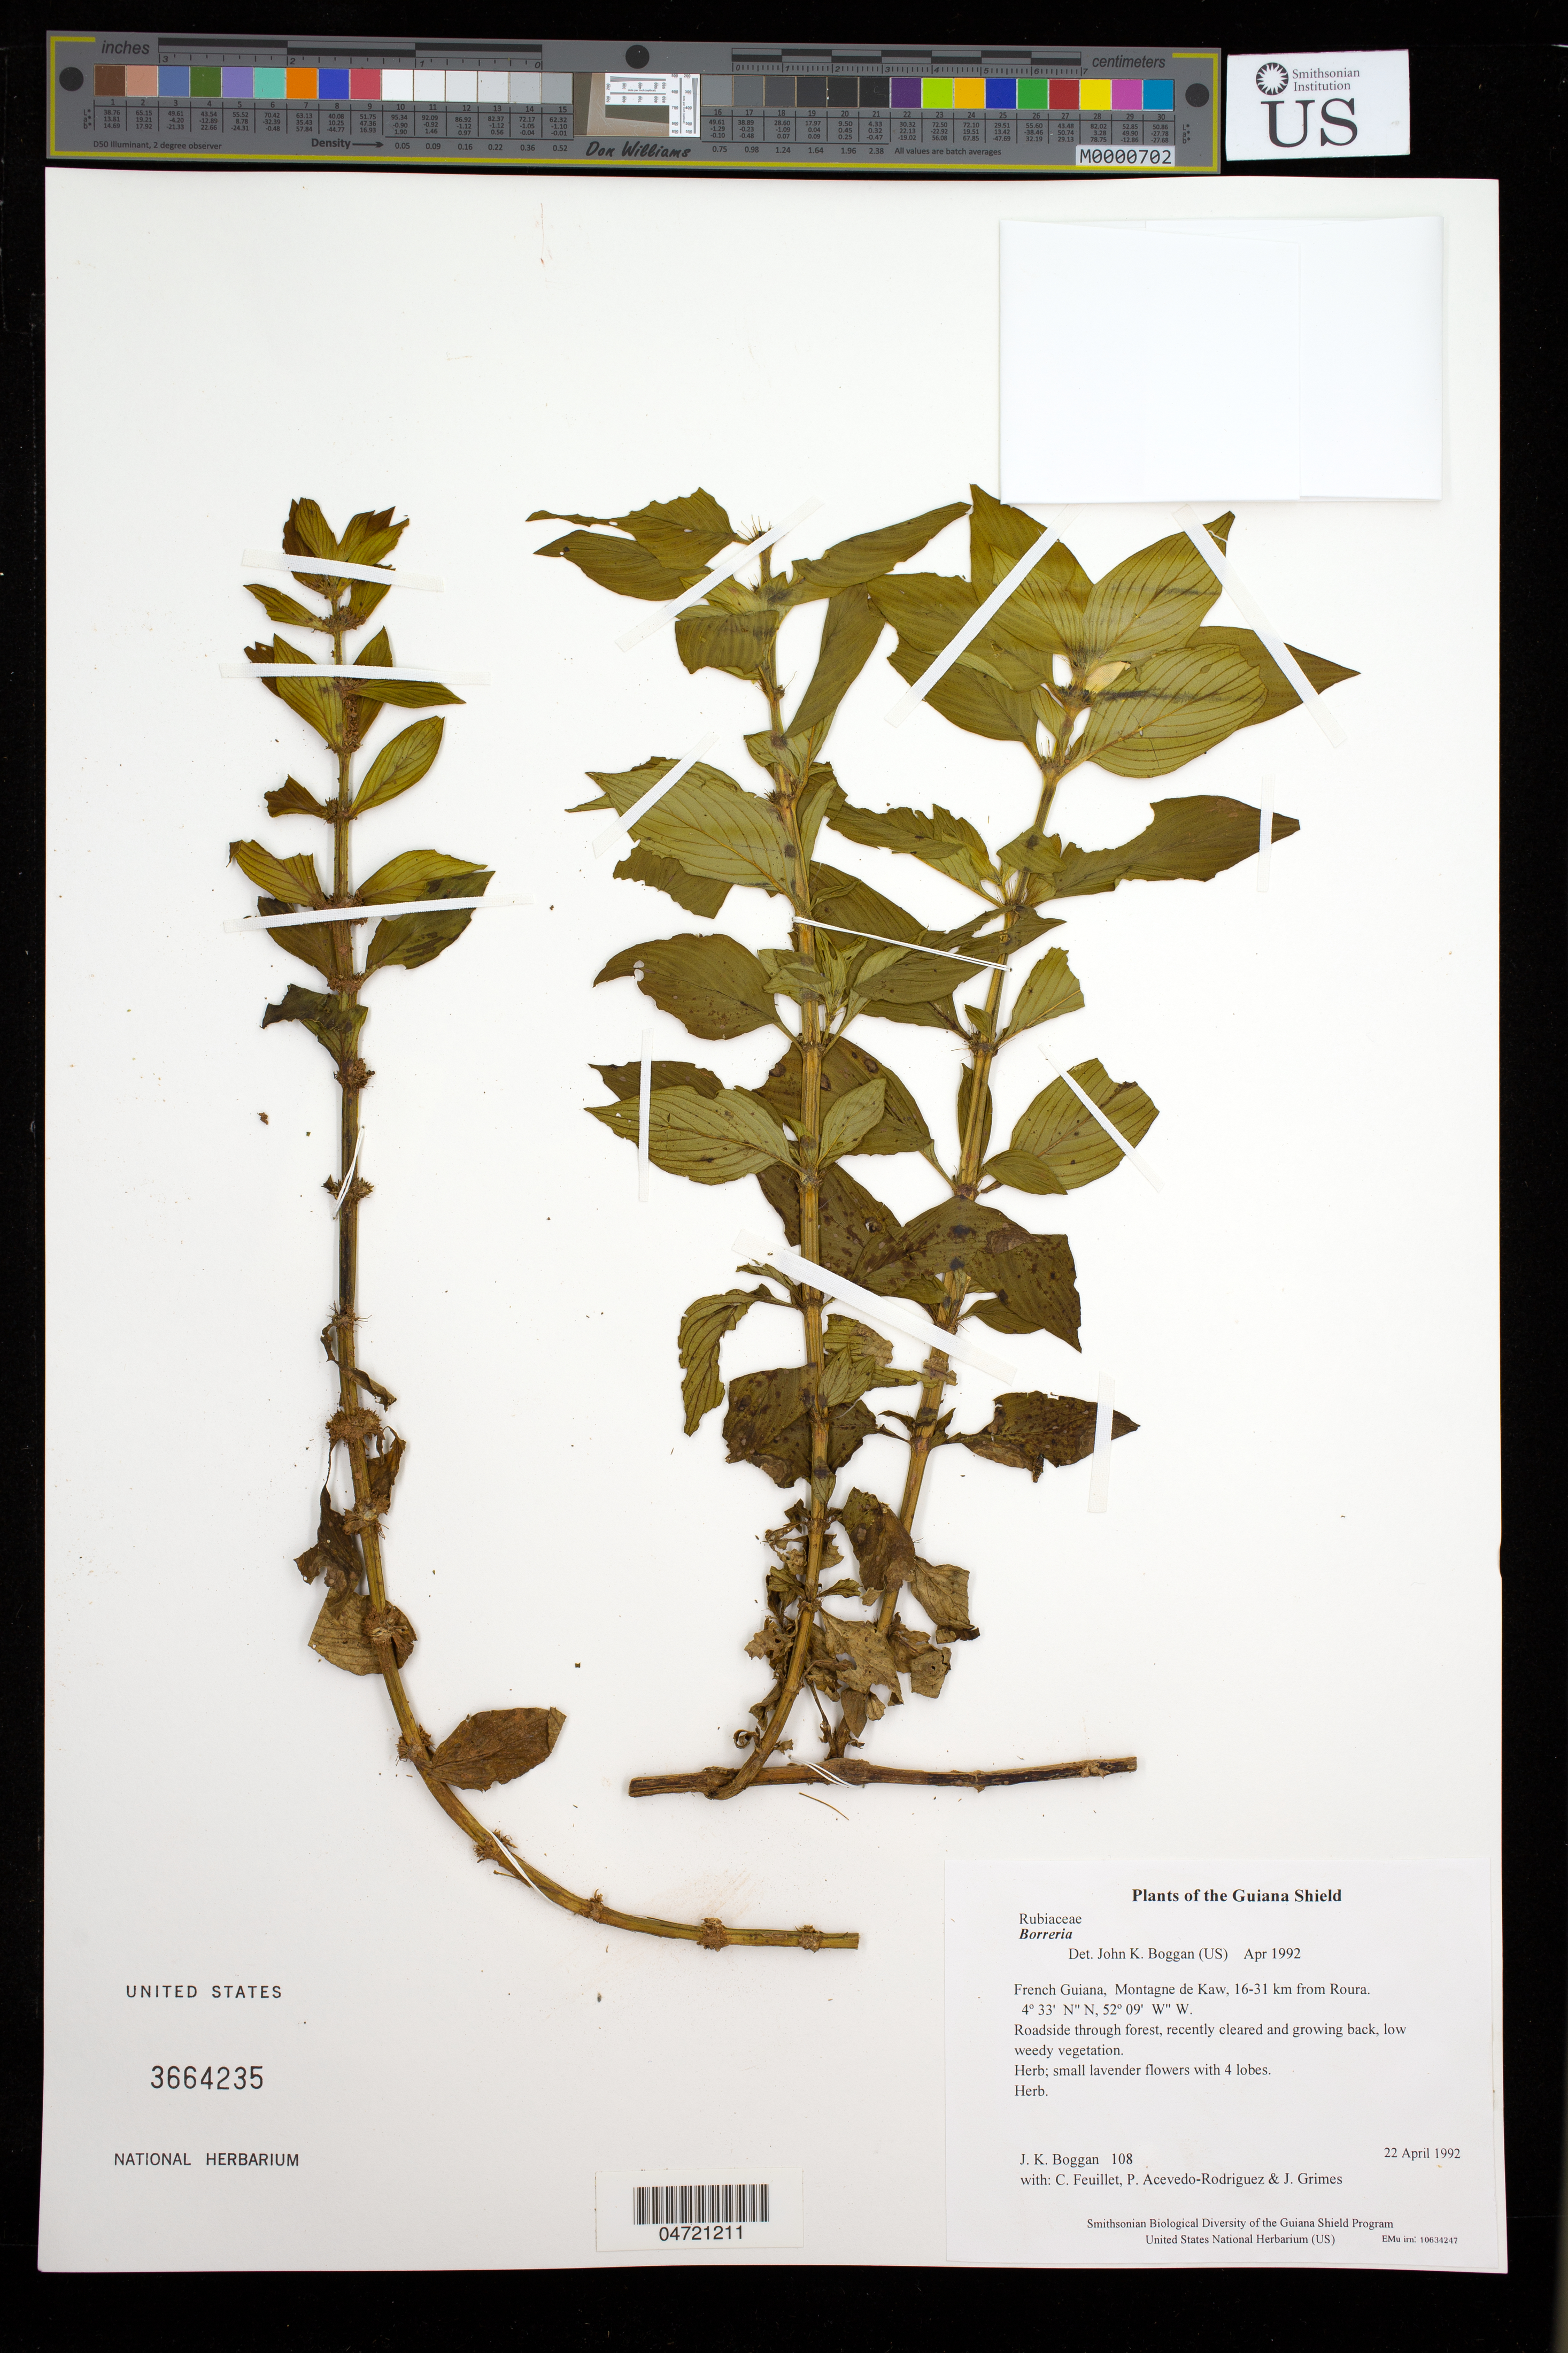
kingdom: Plantae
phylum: Tracheophyta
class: Magnoliopsida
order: Gentianales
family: Rubiaceae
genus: Borreria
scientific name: Borreria sp.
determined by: Boggan, J. K., (US), NMNH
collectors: J. K. Boggan, C. Feuillet, P. Acevedo-Rodr. & J. Grimes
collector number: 108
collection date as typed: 22 April 1992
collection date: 1992-04-22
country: French Guiana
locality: Montagne de Kaw, 16-31 km from Roura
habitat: Roadside through forest, recently cleared and growing back, low weedy vegetation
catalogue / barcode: US 3664235